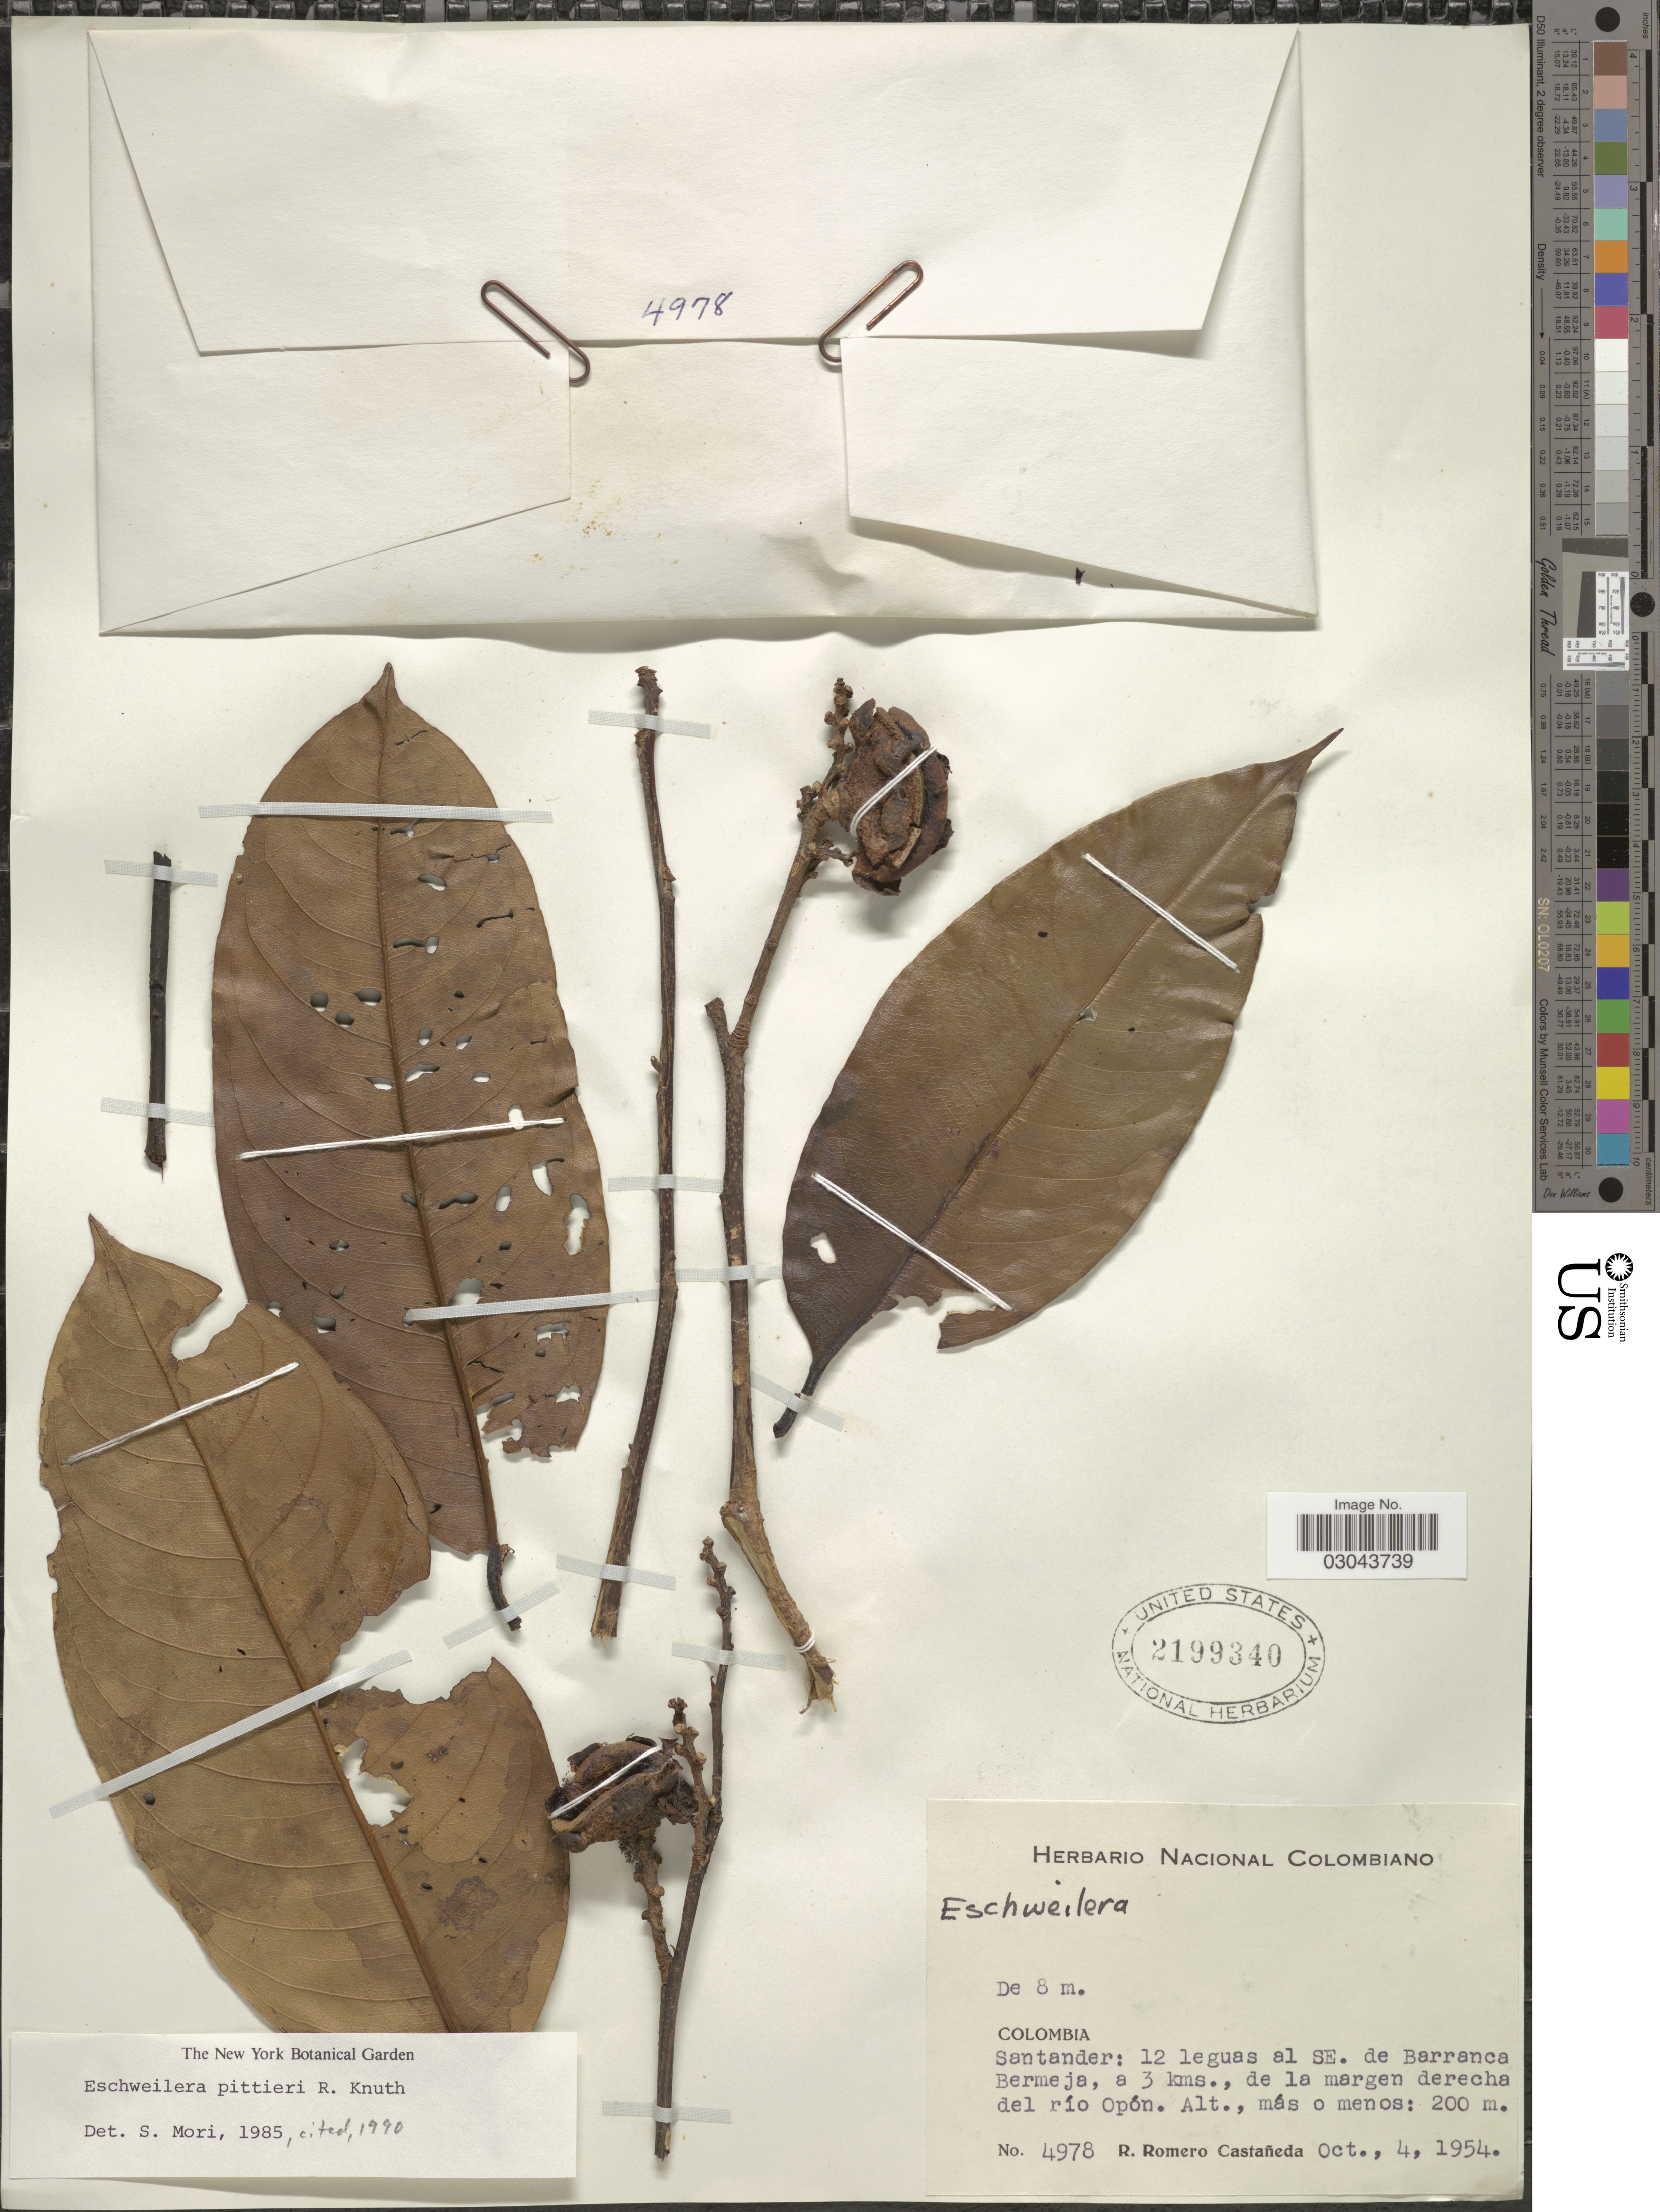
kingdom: Plantae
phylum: Tracheophyta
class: Magnoliopsida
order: Ericales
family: Lecythidaceae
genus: Eschweilera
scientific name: Eschweilera pittieri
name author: R. Knuth in Engl.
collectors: R. Romero Castañeda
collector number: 4978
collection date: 1954-10-04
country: Colombia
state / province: Santander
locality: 10 leguas al SE. de Barranca Bermeja, a 3 kms. de la margen derecha del río Opón.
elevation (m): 200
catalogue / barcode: US 2199340